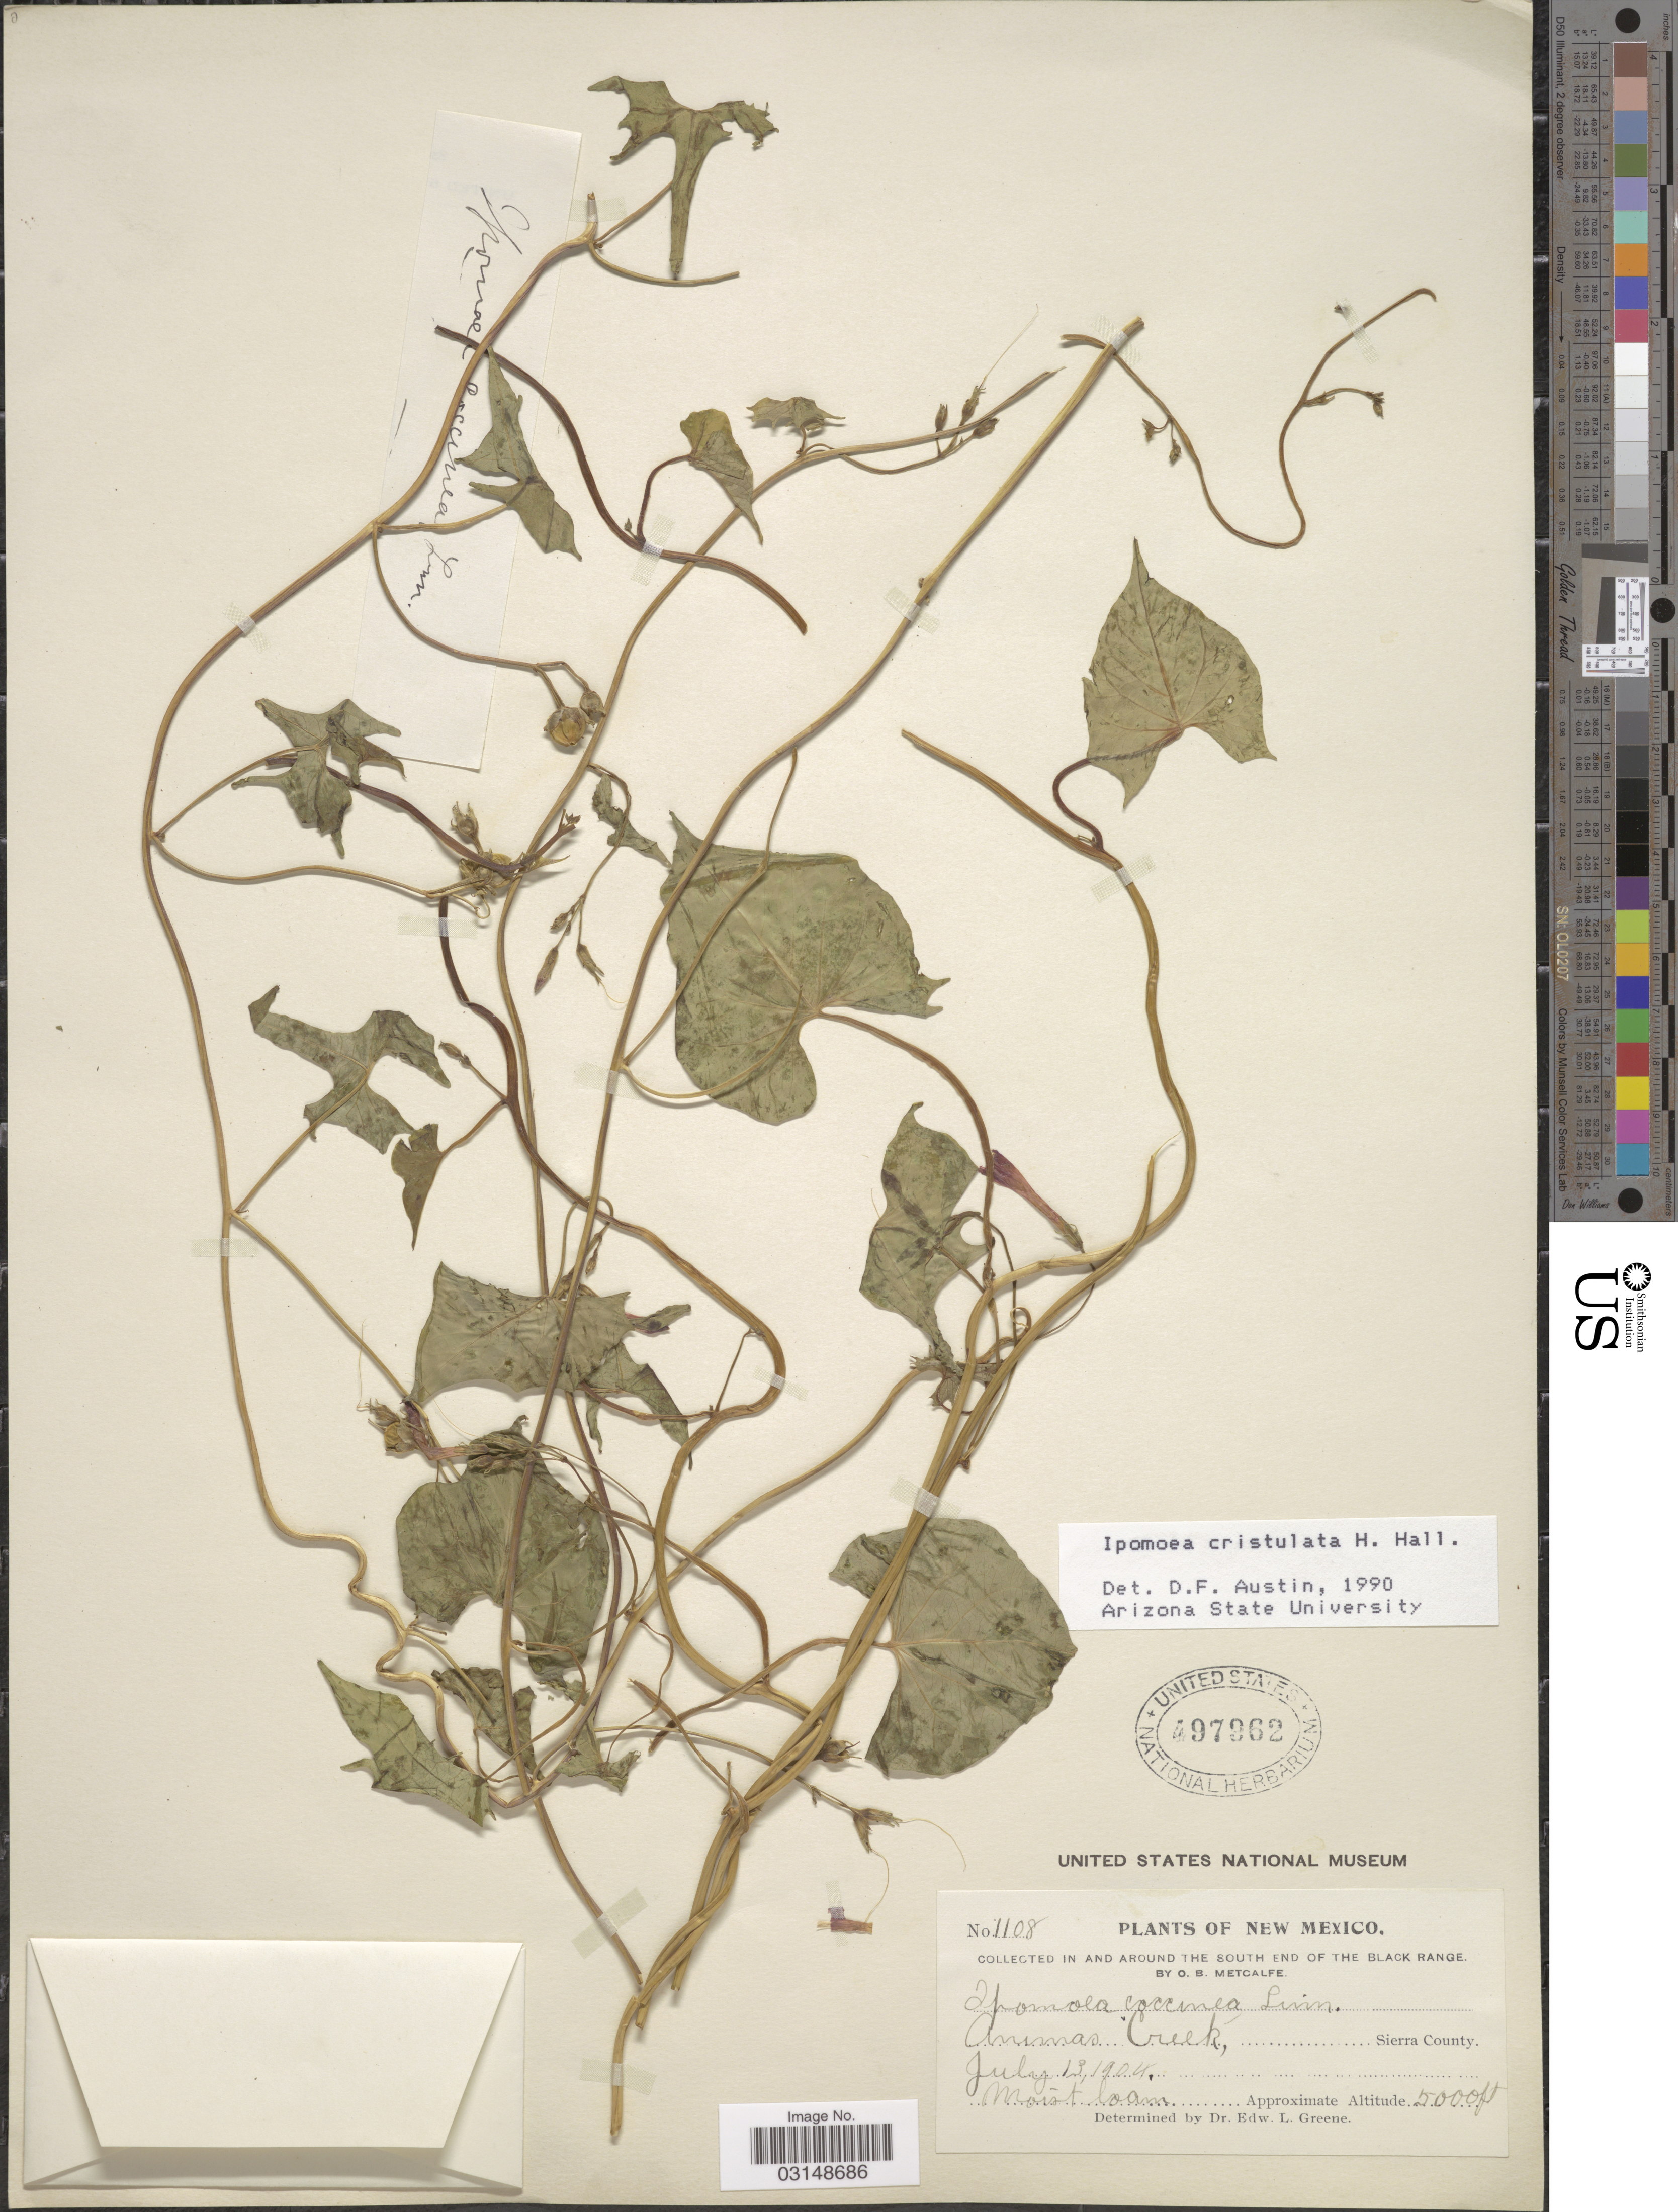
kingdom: Plantae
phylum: Tracheophyta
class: Magnoliopsida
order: Solanales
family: Convolvulaceae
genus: Ipomoea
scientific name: Ipomoea cristulata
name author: Hallier f.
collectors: O. B. Metcalfe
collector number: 1108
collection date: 1904-07-13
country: United States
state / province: New Mexico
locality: In and around the South End of The Black Range, Animas Creek, Sierra County.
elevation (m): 1524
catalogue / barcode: US 497962